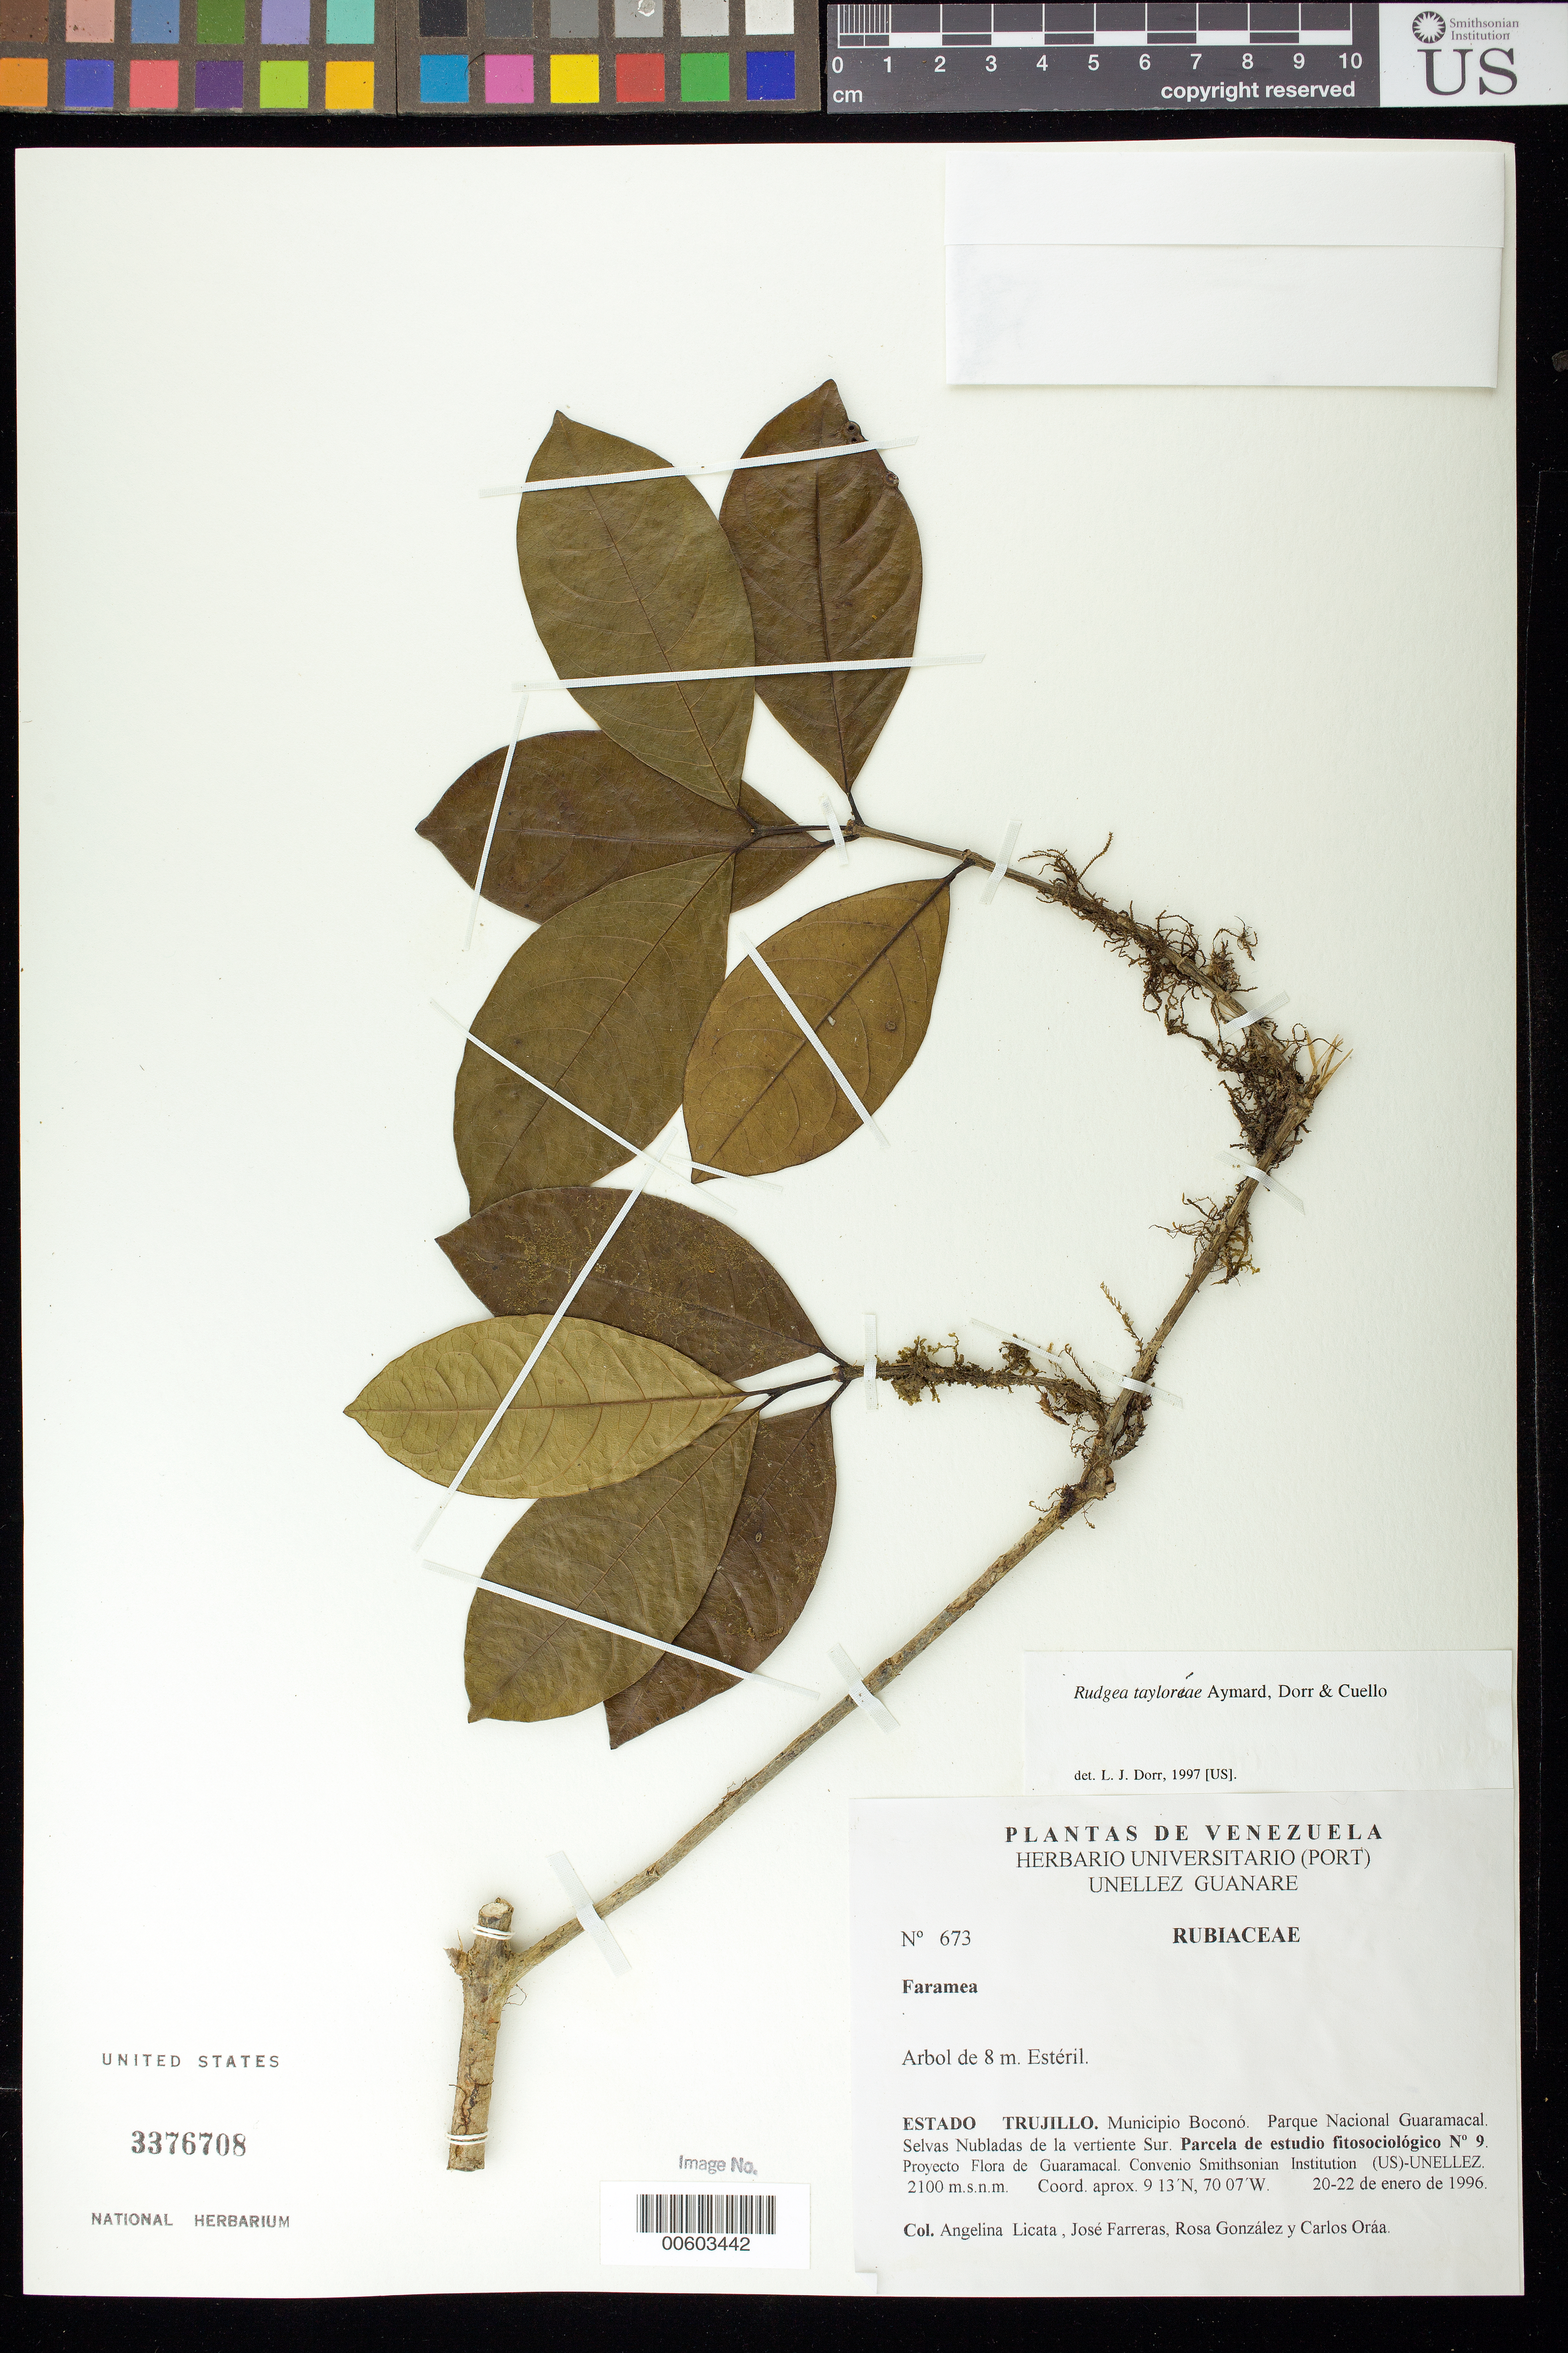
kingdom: Plantae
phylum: Tracheophyta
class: Magnoliopsida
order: Gentianales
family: Rubiaceae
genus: Rudgea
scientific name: Rudgea tayloriae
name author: Aymard et al.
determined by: Dorr, L. J., (BOT), Smithsonian Institution - National Museum of Natural History (UNITED STATES)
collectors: A. Licata, J. Farreras, R. González & C. Oráa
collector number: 673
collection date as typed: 20 Jan 1996 to 22 Jan 1996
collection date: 1996-01-20/1996-01-22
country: Venezuela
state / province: Trujillo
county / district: Boconó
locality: Parque Nacional Guaramacal, vertiente S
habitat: Parcela de estudio fitosociológico No. 9.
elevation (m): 2100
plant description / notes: PORT, US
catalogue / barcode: US 3376708